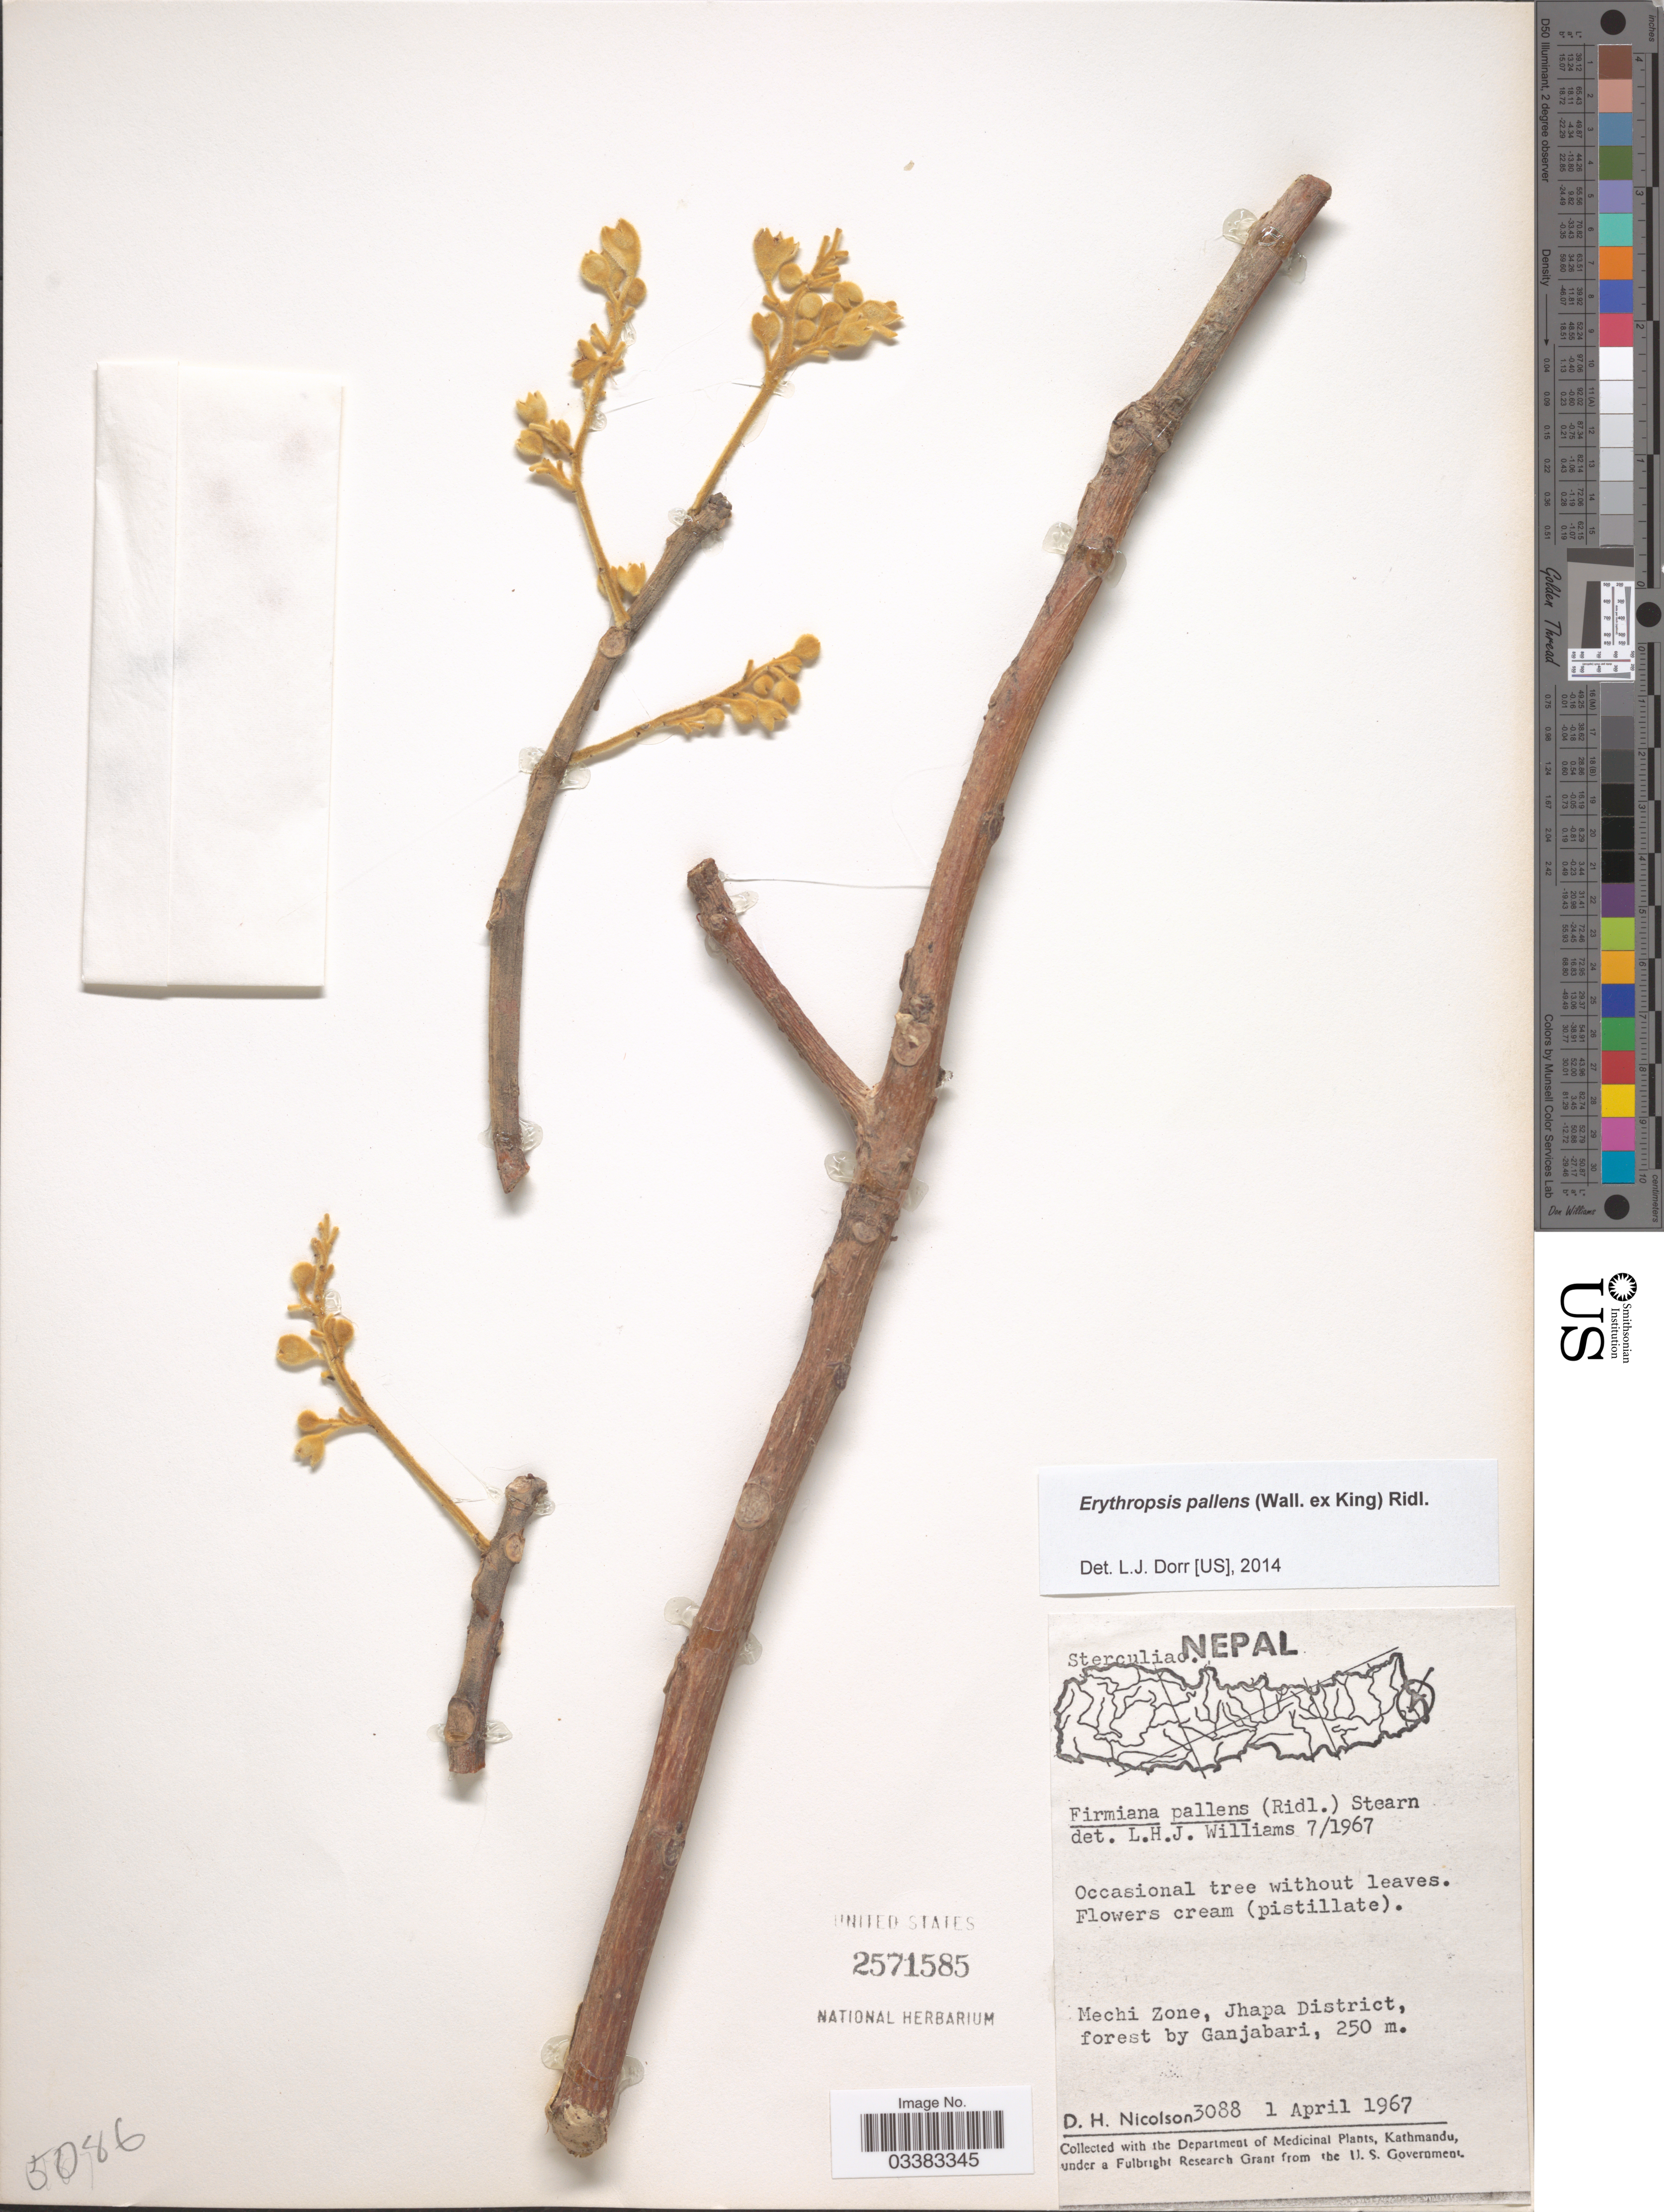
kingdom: Plantae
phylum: Tracheophyta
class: Magnoliopsida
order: Malvales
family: Malvaceae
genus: Erythropsis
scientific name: Erythropsis pallens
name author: (Wall. ex King) Ridl.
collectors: D. H. Nicolson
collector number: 3088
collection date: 1967-04-01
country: Nepal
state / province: Mechi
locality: Mechi Zone, Jhapa District, forest by Ganjabari.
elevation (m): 250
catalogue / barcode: US 2571585